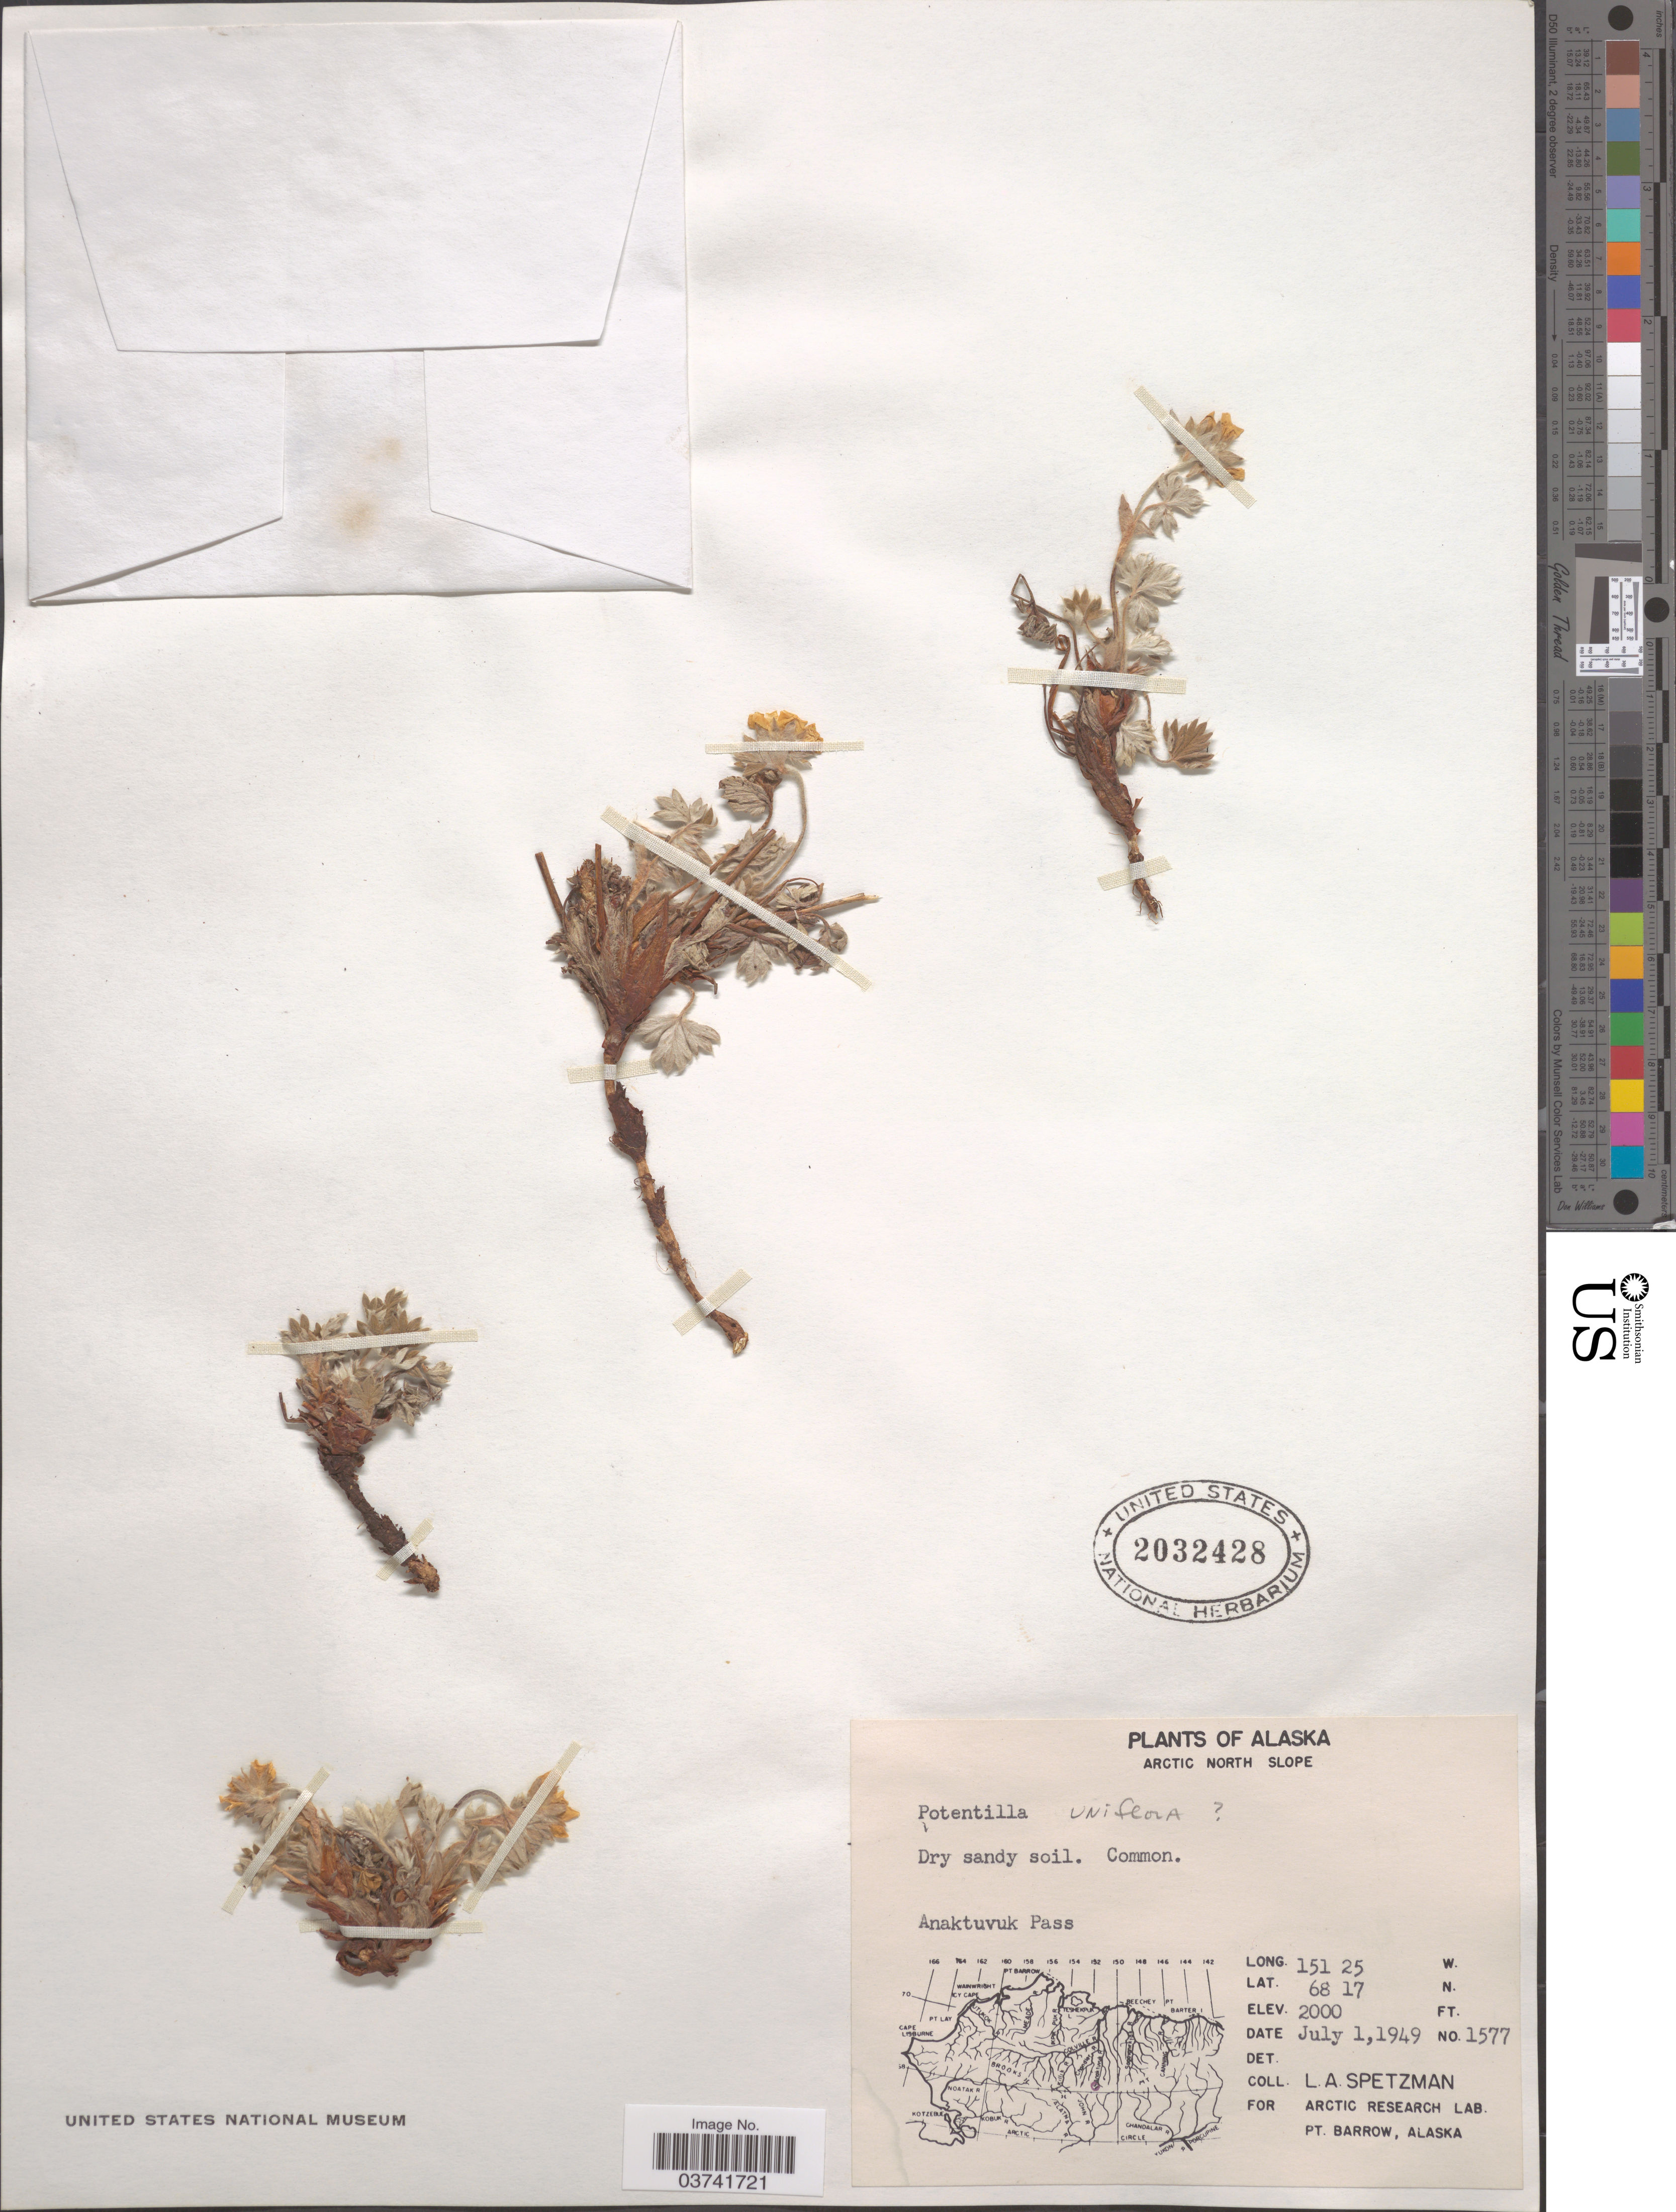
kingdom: Plantae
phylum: Tracheophyta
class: Magnoliopsida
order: Rosales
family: Rosaceae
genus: Potentilla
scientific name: Potentilla uniflora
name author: Ledeb.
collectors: L. Spetzman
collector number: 1577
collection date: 1949-07-01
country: United States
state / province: Alaska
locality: Arctic North Slope. Anaktuvuk Pass.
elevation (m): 610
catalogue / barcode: US 2032428